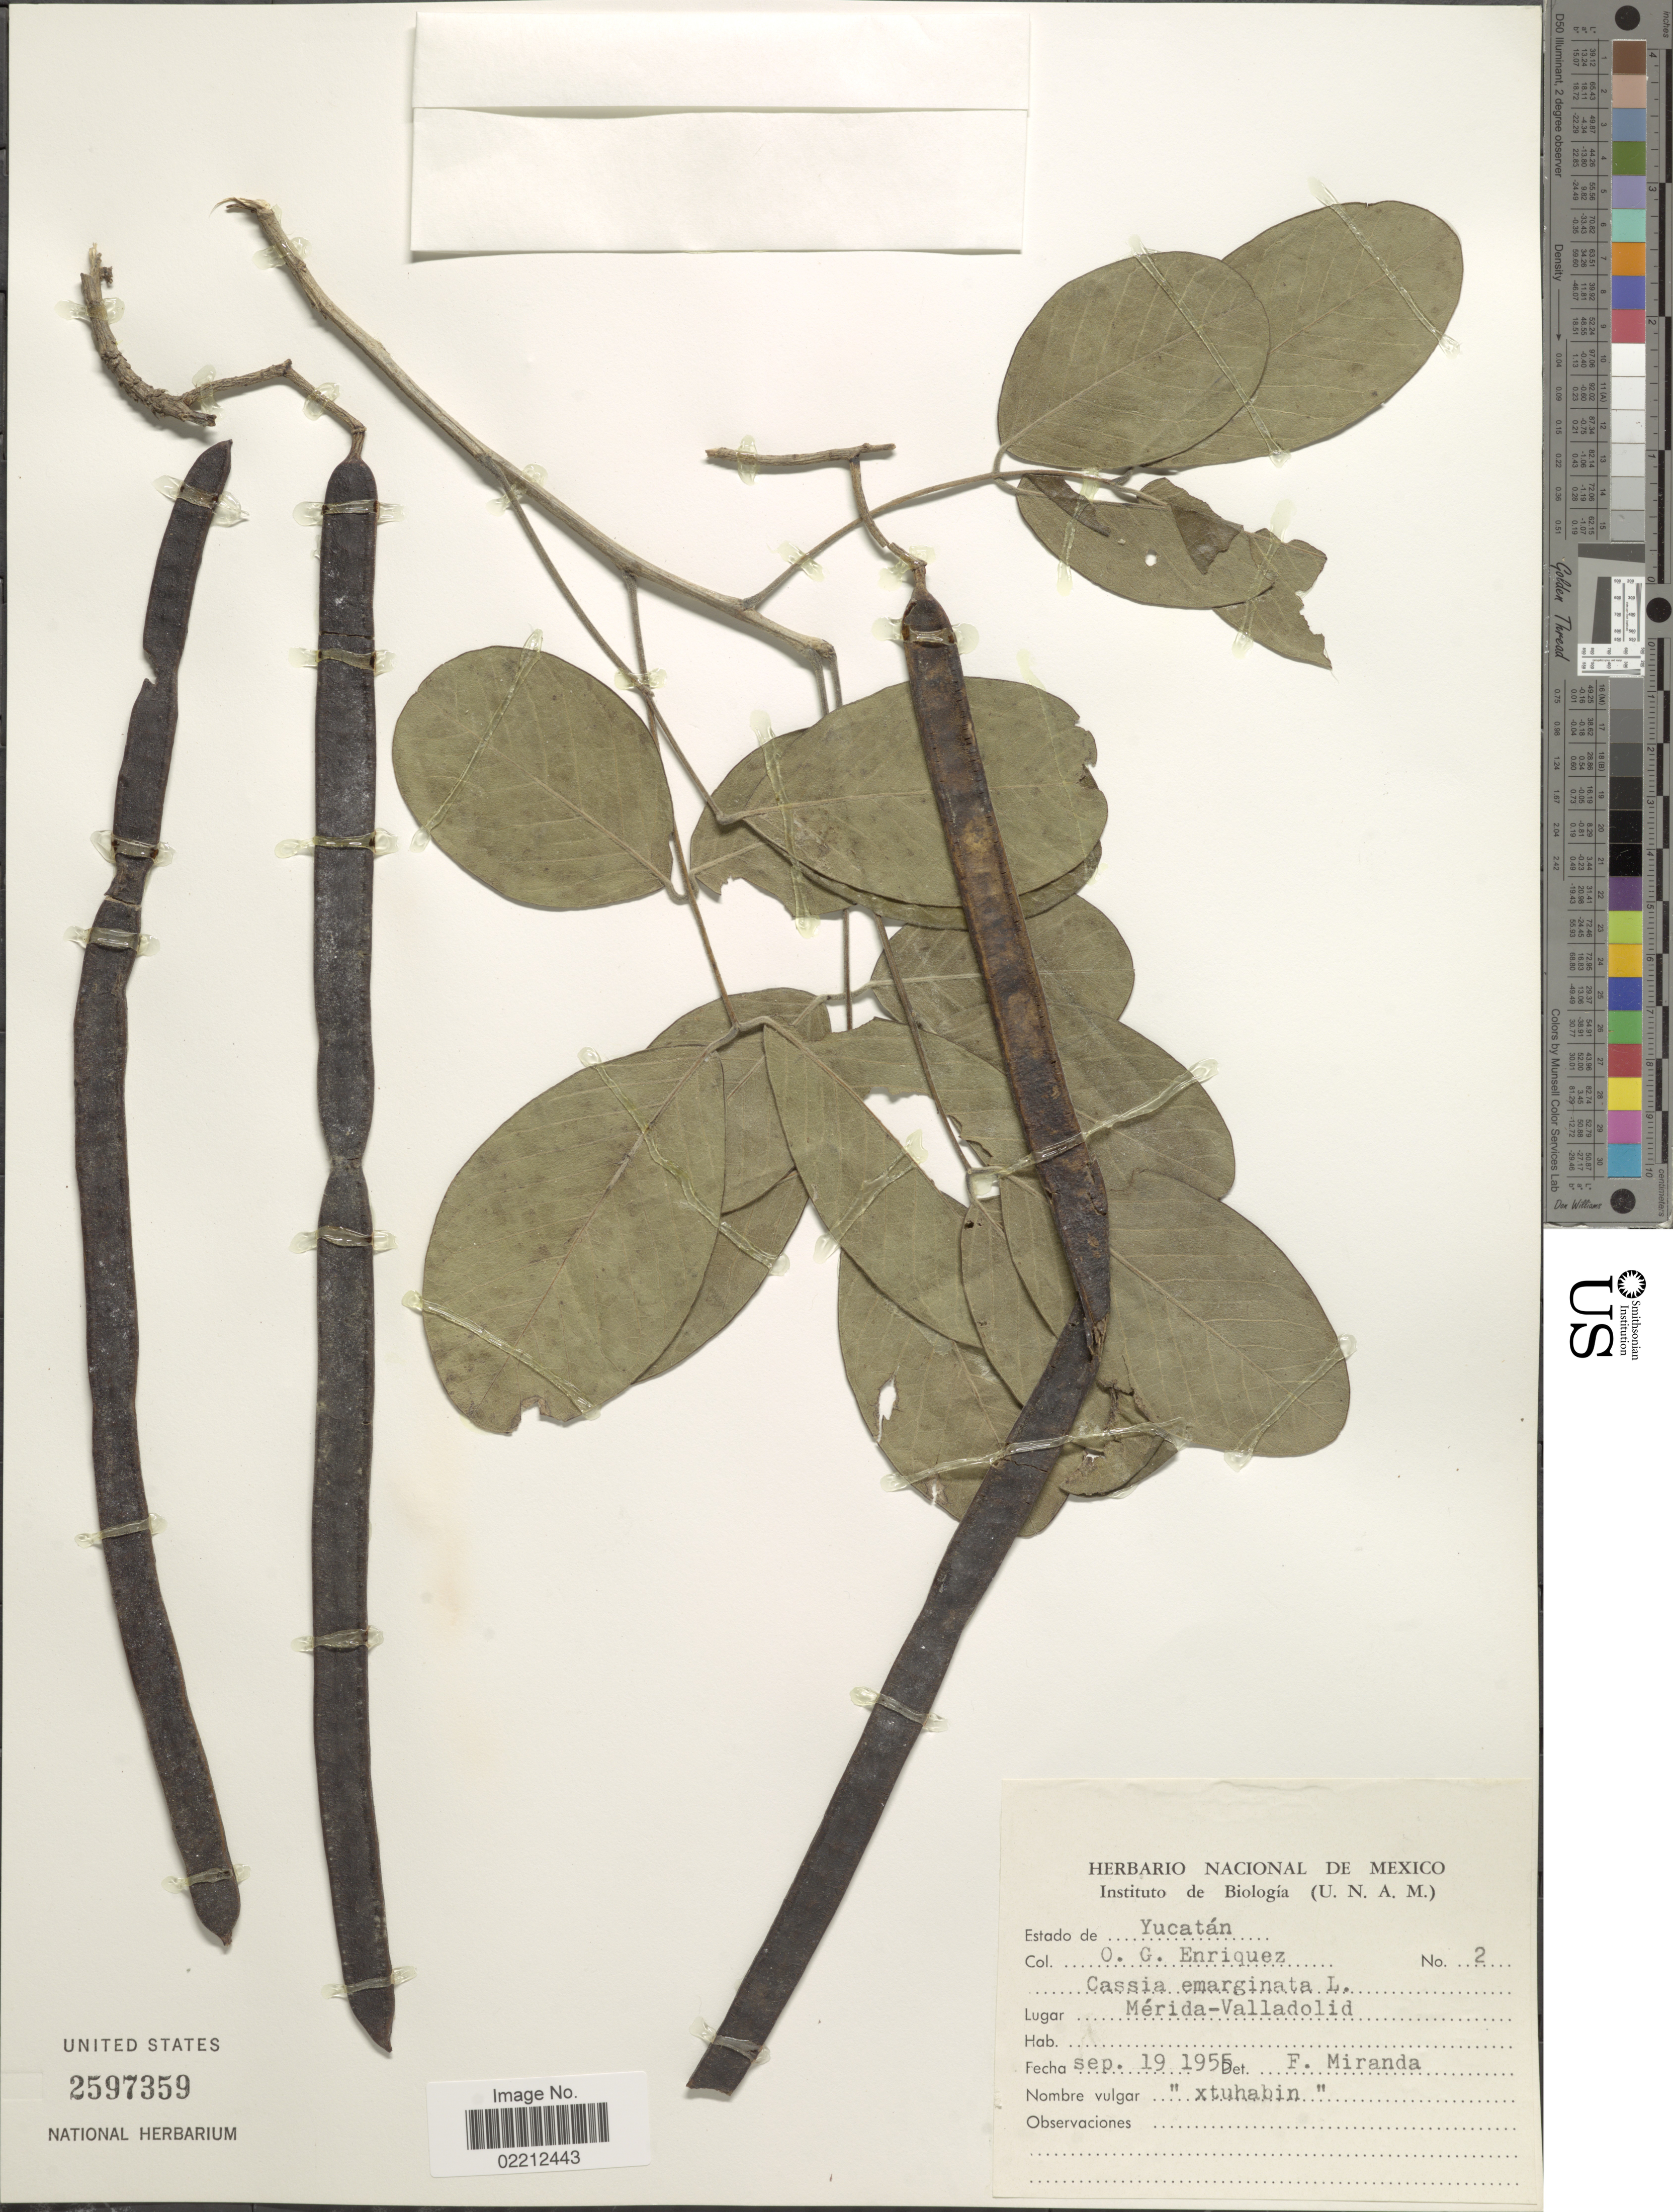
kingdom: Plantae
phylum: Tracheophyta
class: Magnoliopsida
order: Fabales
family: Fabaceae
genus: Senna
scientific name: Senna emarginata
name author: L.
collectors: O. Enriquez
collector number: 2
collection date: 1955-09-19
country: Mexico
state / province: Yucatán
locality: Estado de Yucatan, Merida-Valladolid.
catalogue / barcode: US 2597359